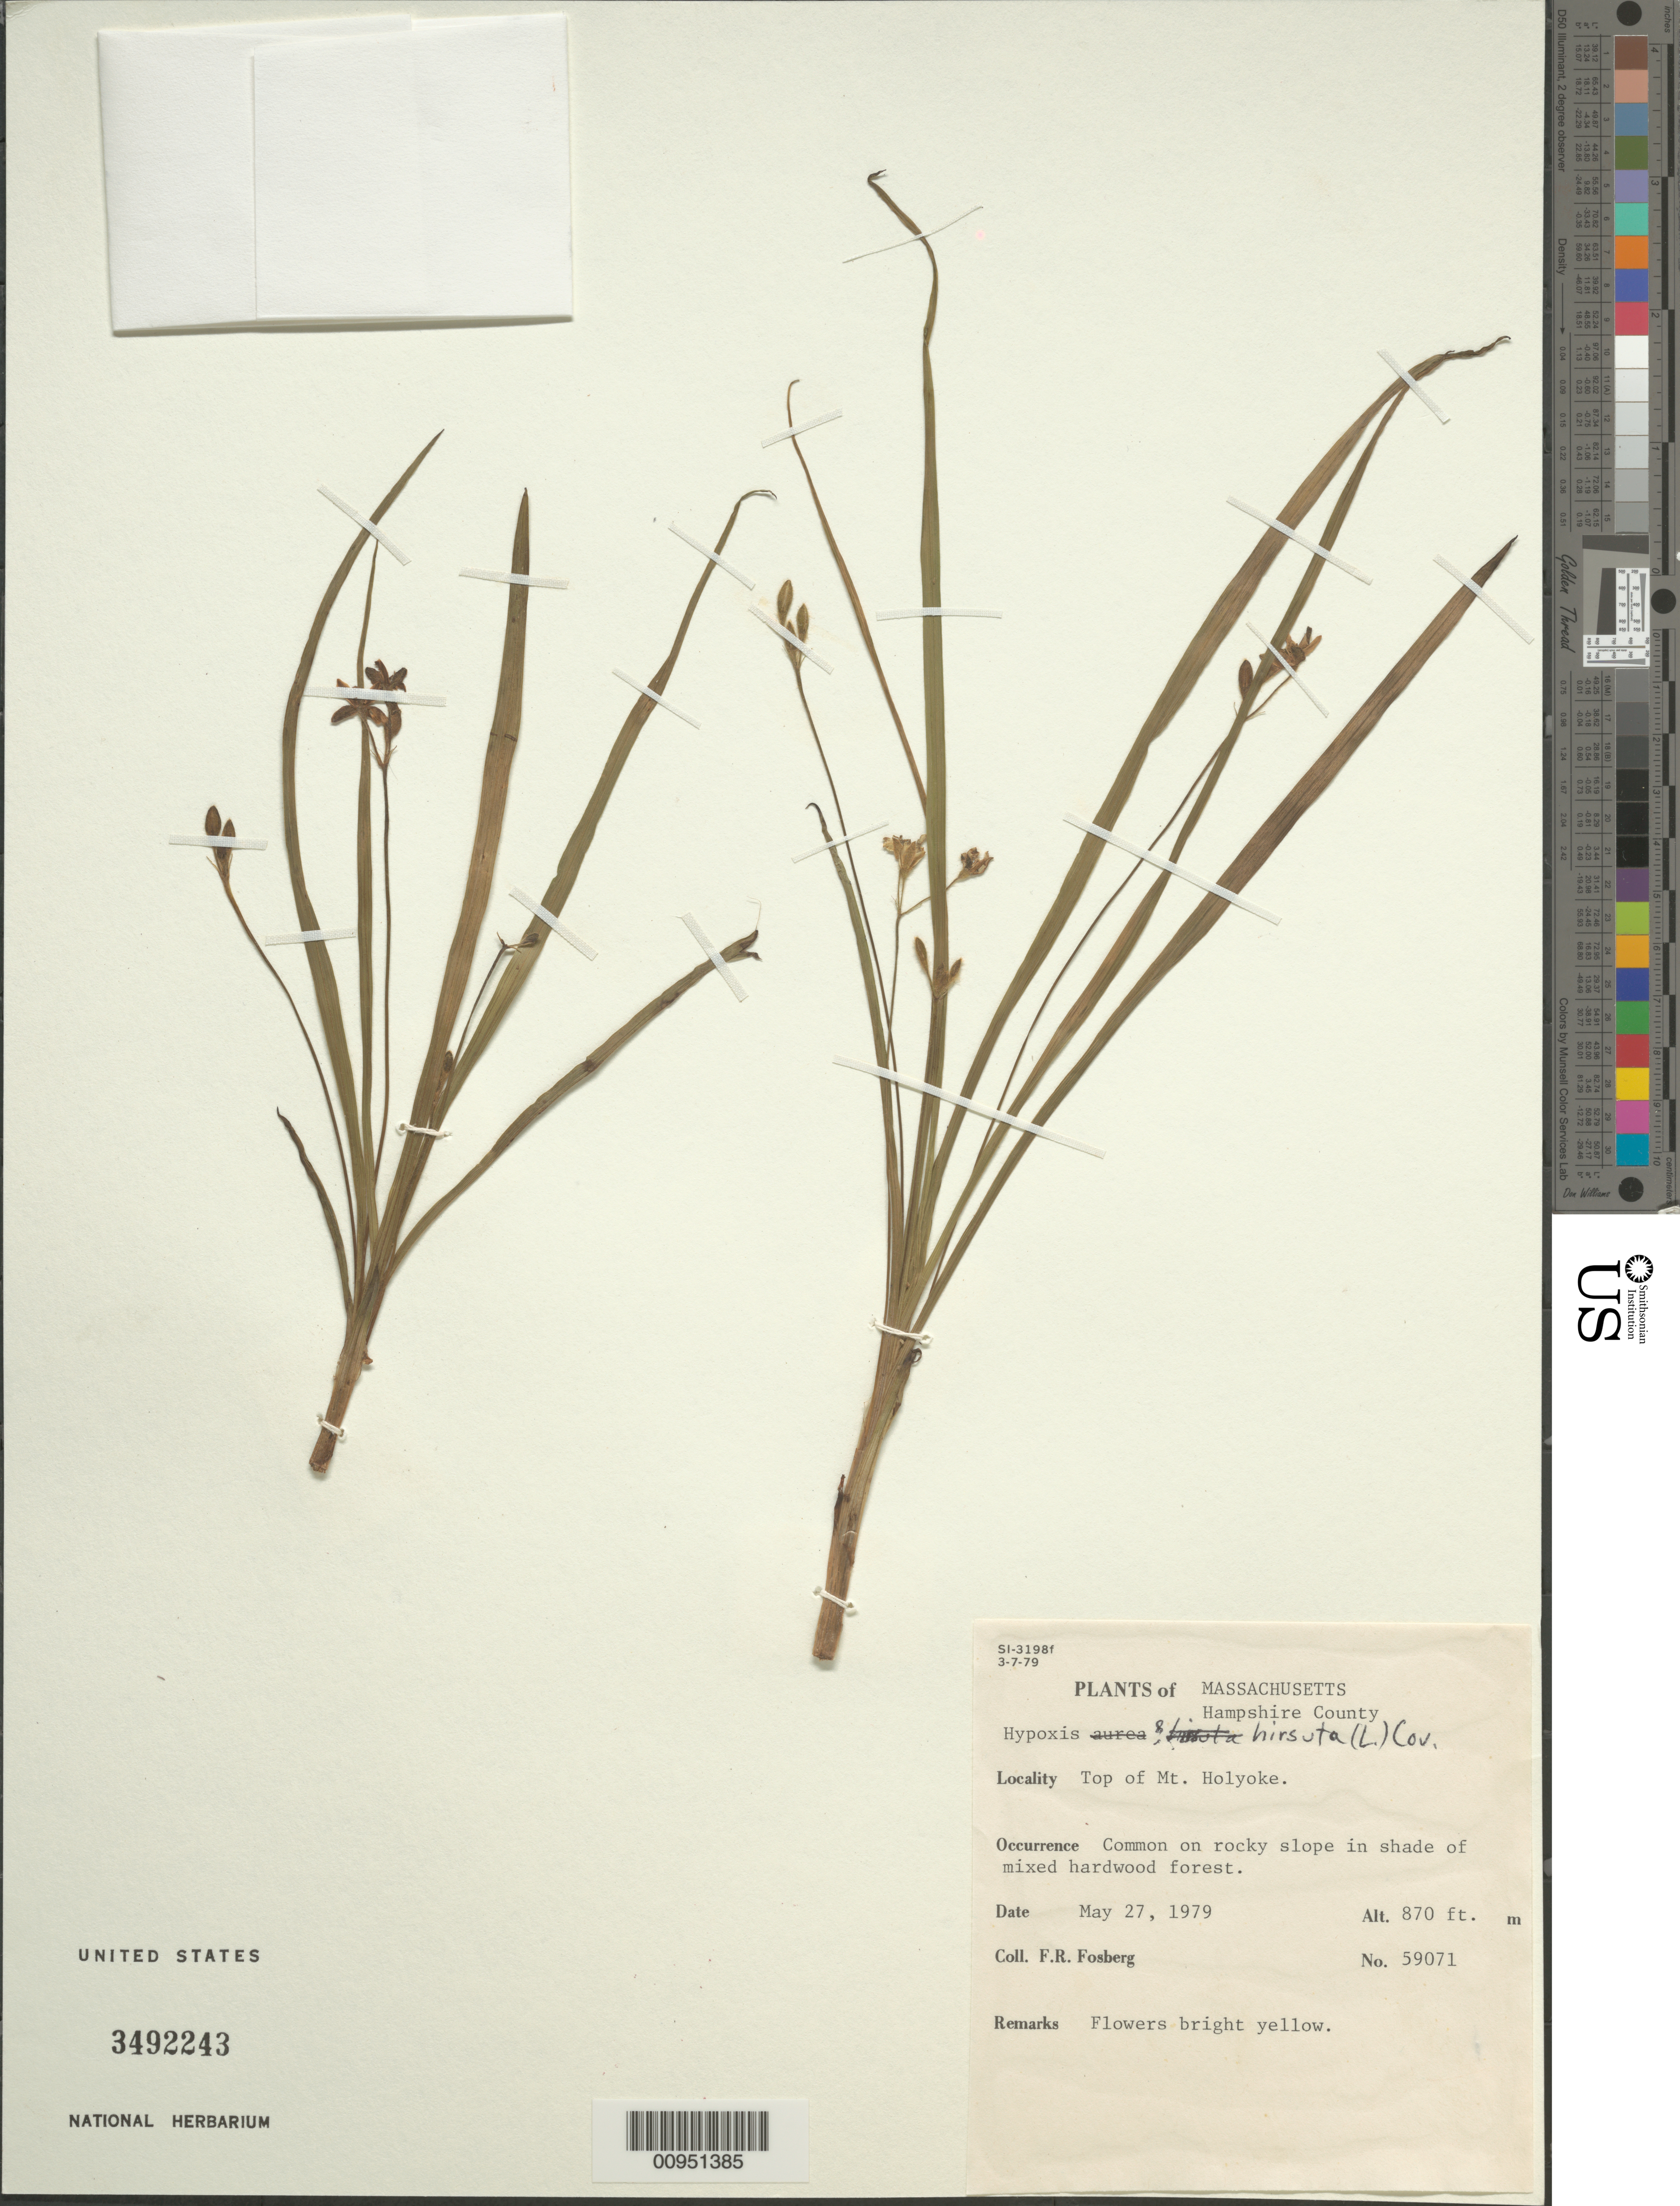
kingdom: Plantae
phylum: Tracheophyta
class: Liliopsida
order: Asparagales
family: Hypoxidaceae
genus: Hypoxis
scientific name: Hypoxis hirsuta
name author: (L.) Coville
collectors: F. R. Fosberg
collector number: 59071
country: United States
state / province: Massachusetts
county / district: Hampshire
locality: Top of Mt. Holyoke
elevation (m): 265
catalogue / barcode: US 3492243